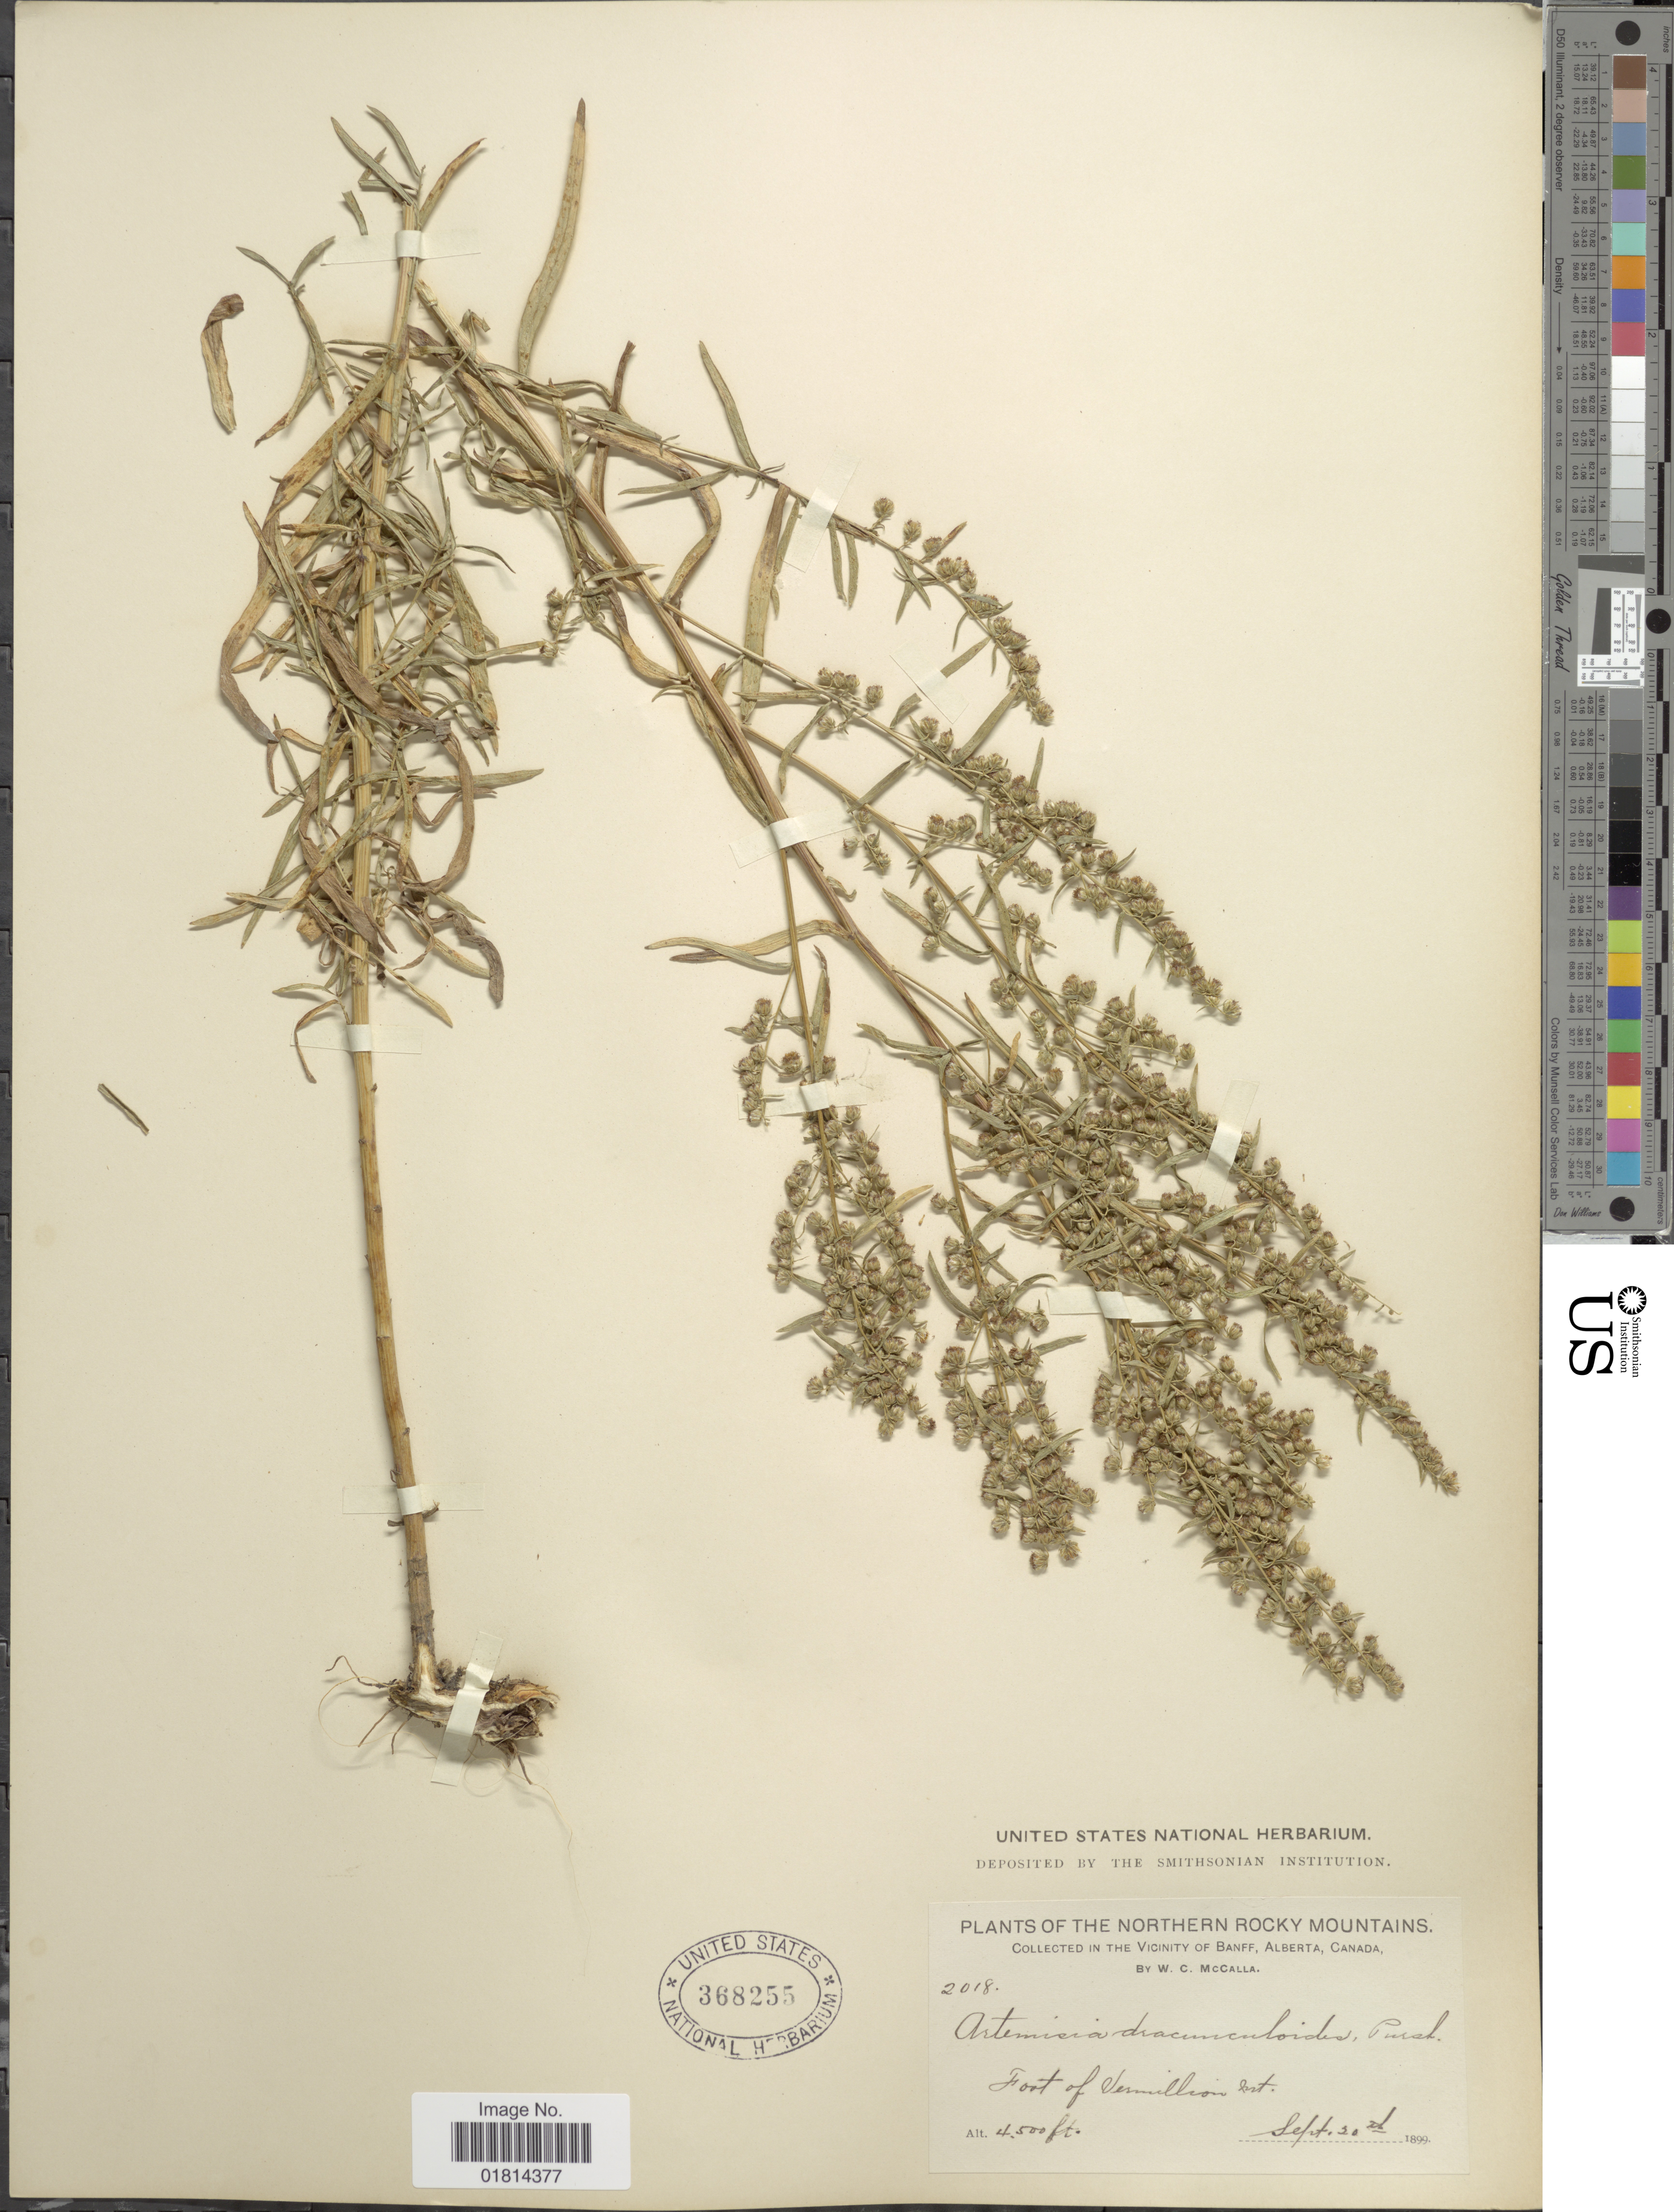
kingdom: Plantae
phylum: Tracheophyta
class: Magnoliopsida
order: Asterales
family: Asteraceae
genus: Artemisia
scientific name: Artemisia aromatica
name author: A. Nelson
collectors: W. McCalla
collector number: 2018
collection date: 1899-09-20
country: Canada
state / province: Alberta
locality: Northern Rocky Mountains. In the Vicinity of Banff, Alberta, Canada. Fort of Vermillion mt.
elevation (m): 1372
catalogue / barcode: US 368255